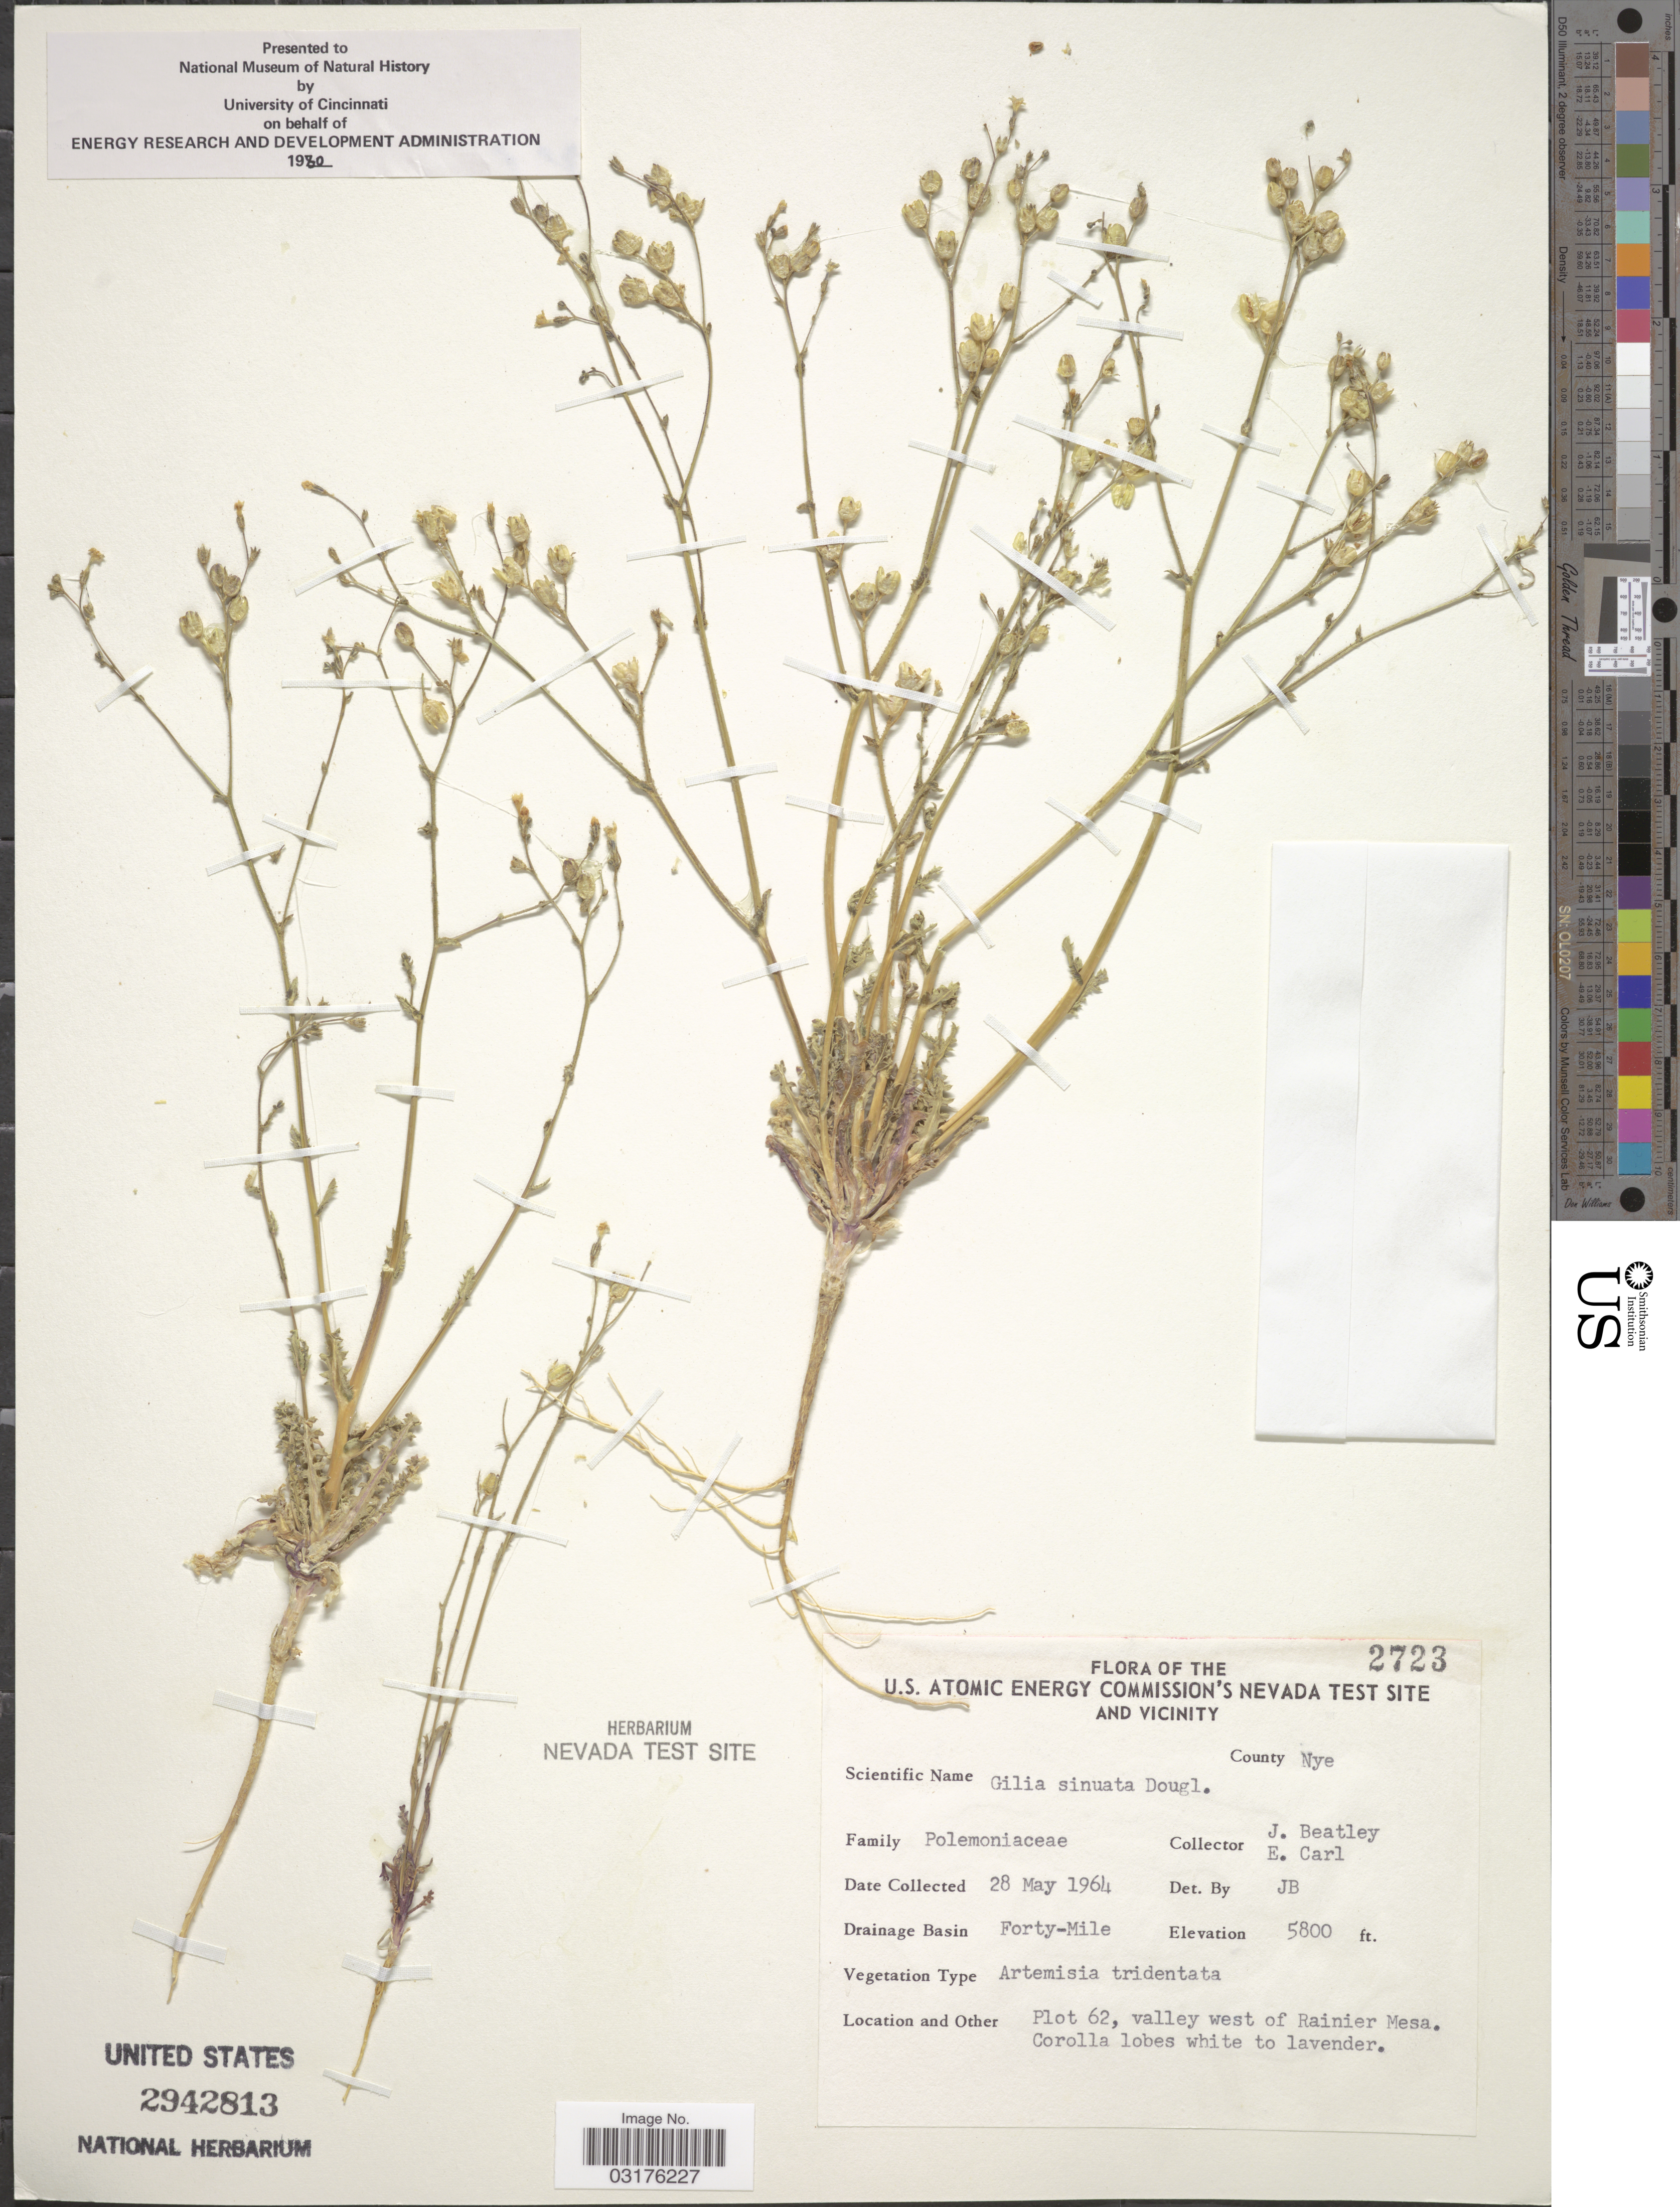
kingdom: Plantae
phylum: Tracheophyta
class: Magnoliopsida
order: Ericales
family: Polemoniaceae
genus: Gilia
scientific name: Gilia sinuata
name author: Douglas ex Benth.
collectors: J. C. Beatley & E. Carl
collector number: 2723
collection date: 1964-05-28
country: United States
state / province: Nevada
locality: The U.S. Atomic Energy Commission's Nevada Test Site And Vicinity, County Nye, Drainage Basin Forty-Mile, Plot 62, valley west of Rainier Mesa.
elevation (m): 1768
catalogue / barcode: US 2942813